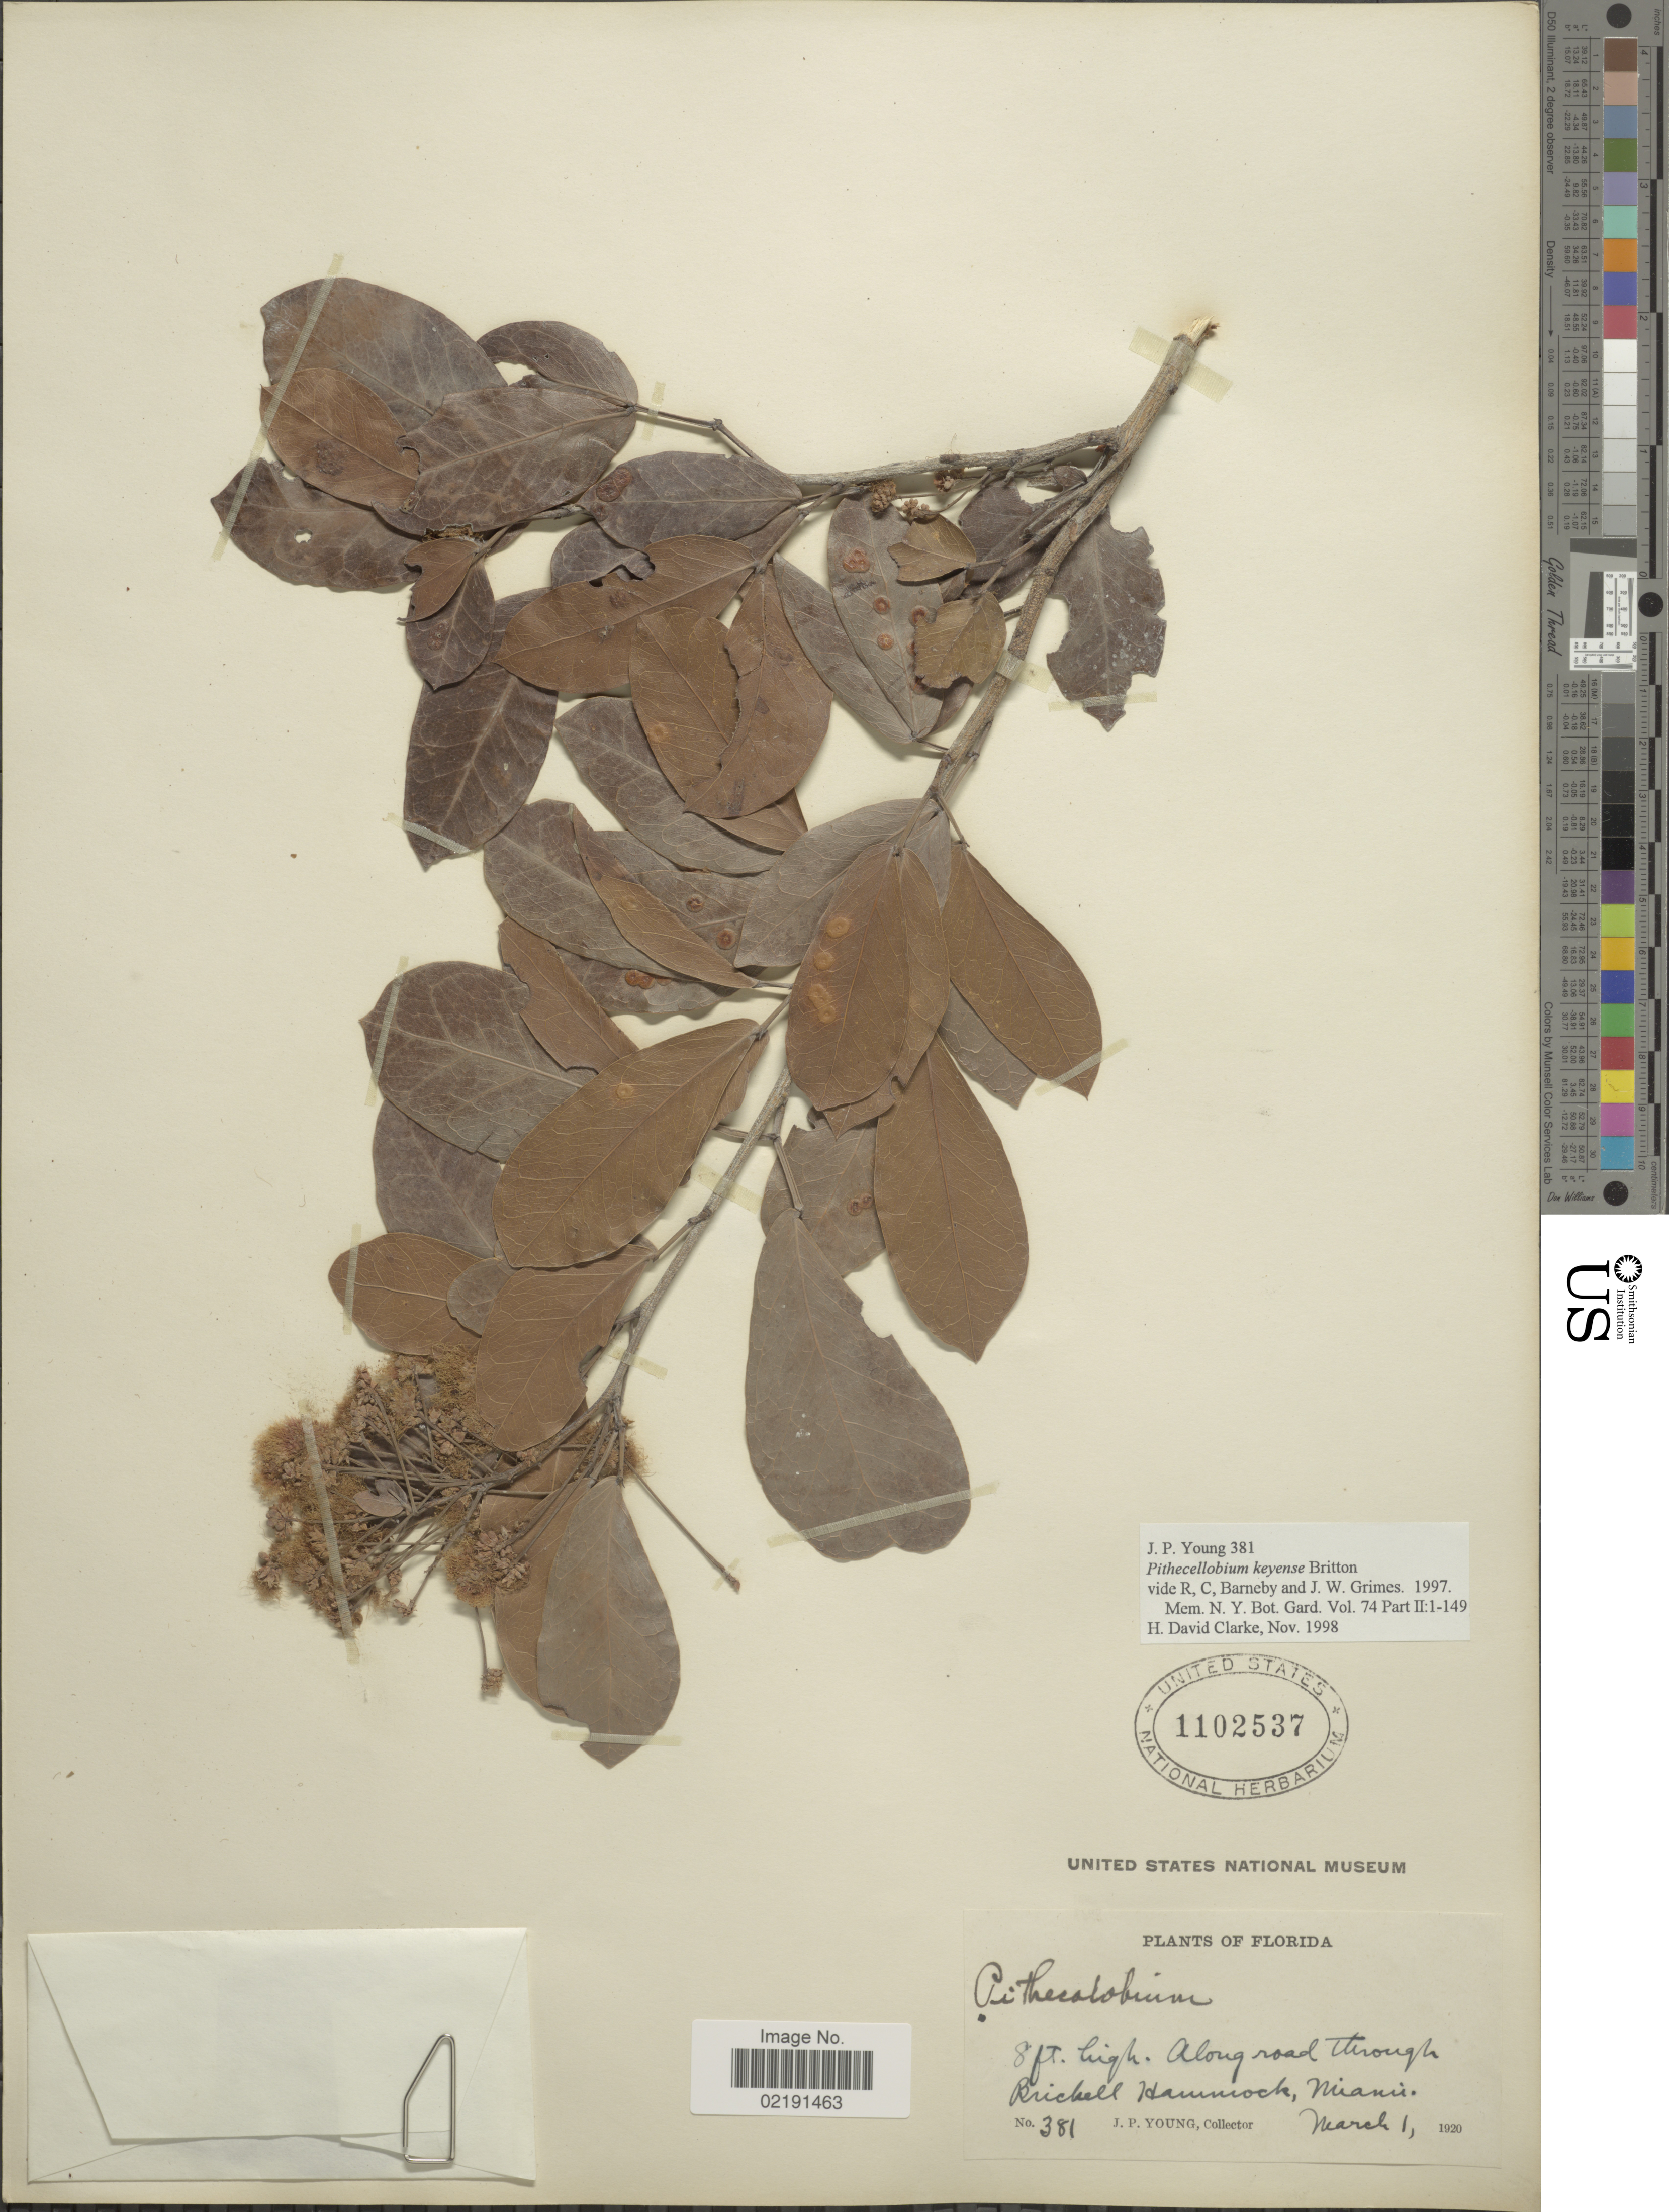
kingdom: Plantae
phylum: Tracheophyta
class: Magnoliopsida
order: Fabales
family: Fabaceae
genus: Pithecellobium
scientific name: Pithecellobium keyense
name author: Britton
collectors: J. P. Young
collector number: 381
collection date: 1920-03-01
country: United States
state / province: Florida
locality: Bricknell Hammock, Miami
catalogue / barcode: US 1102537